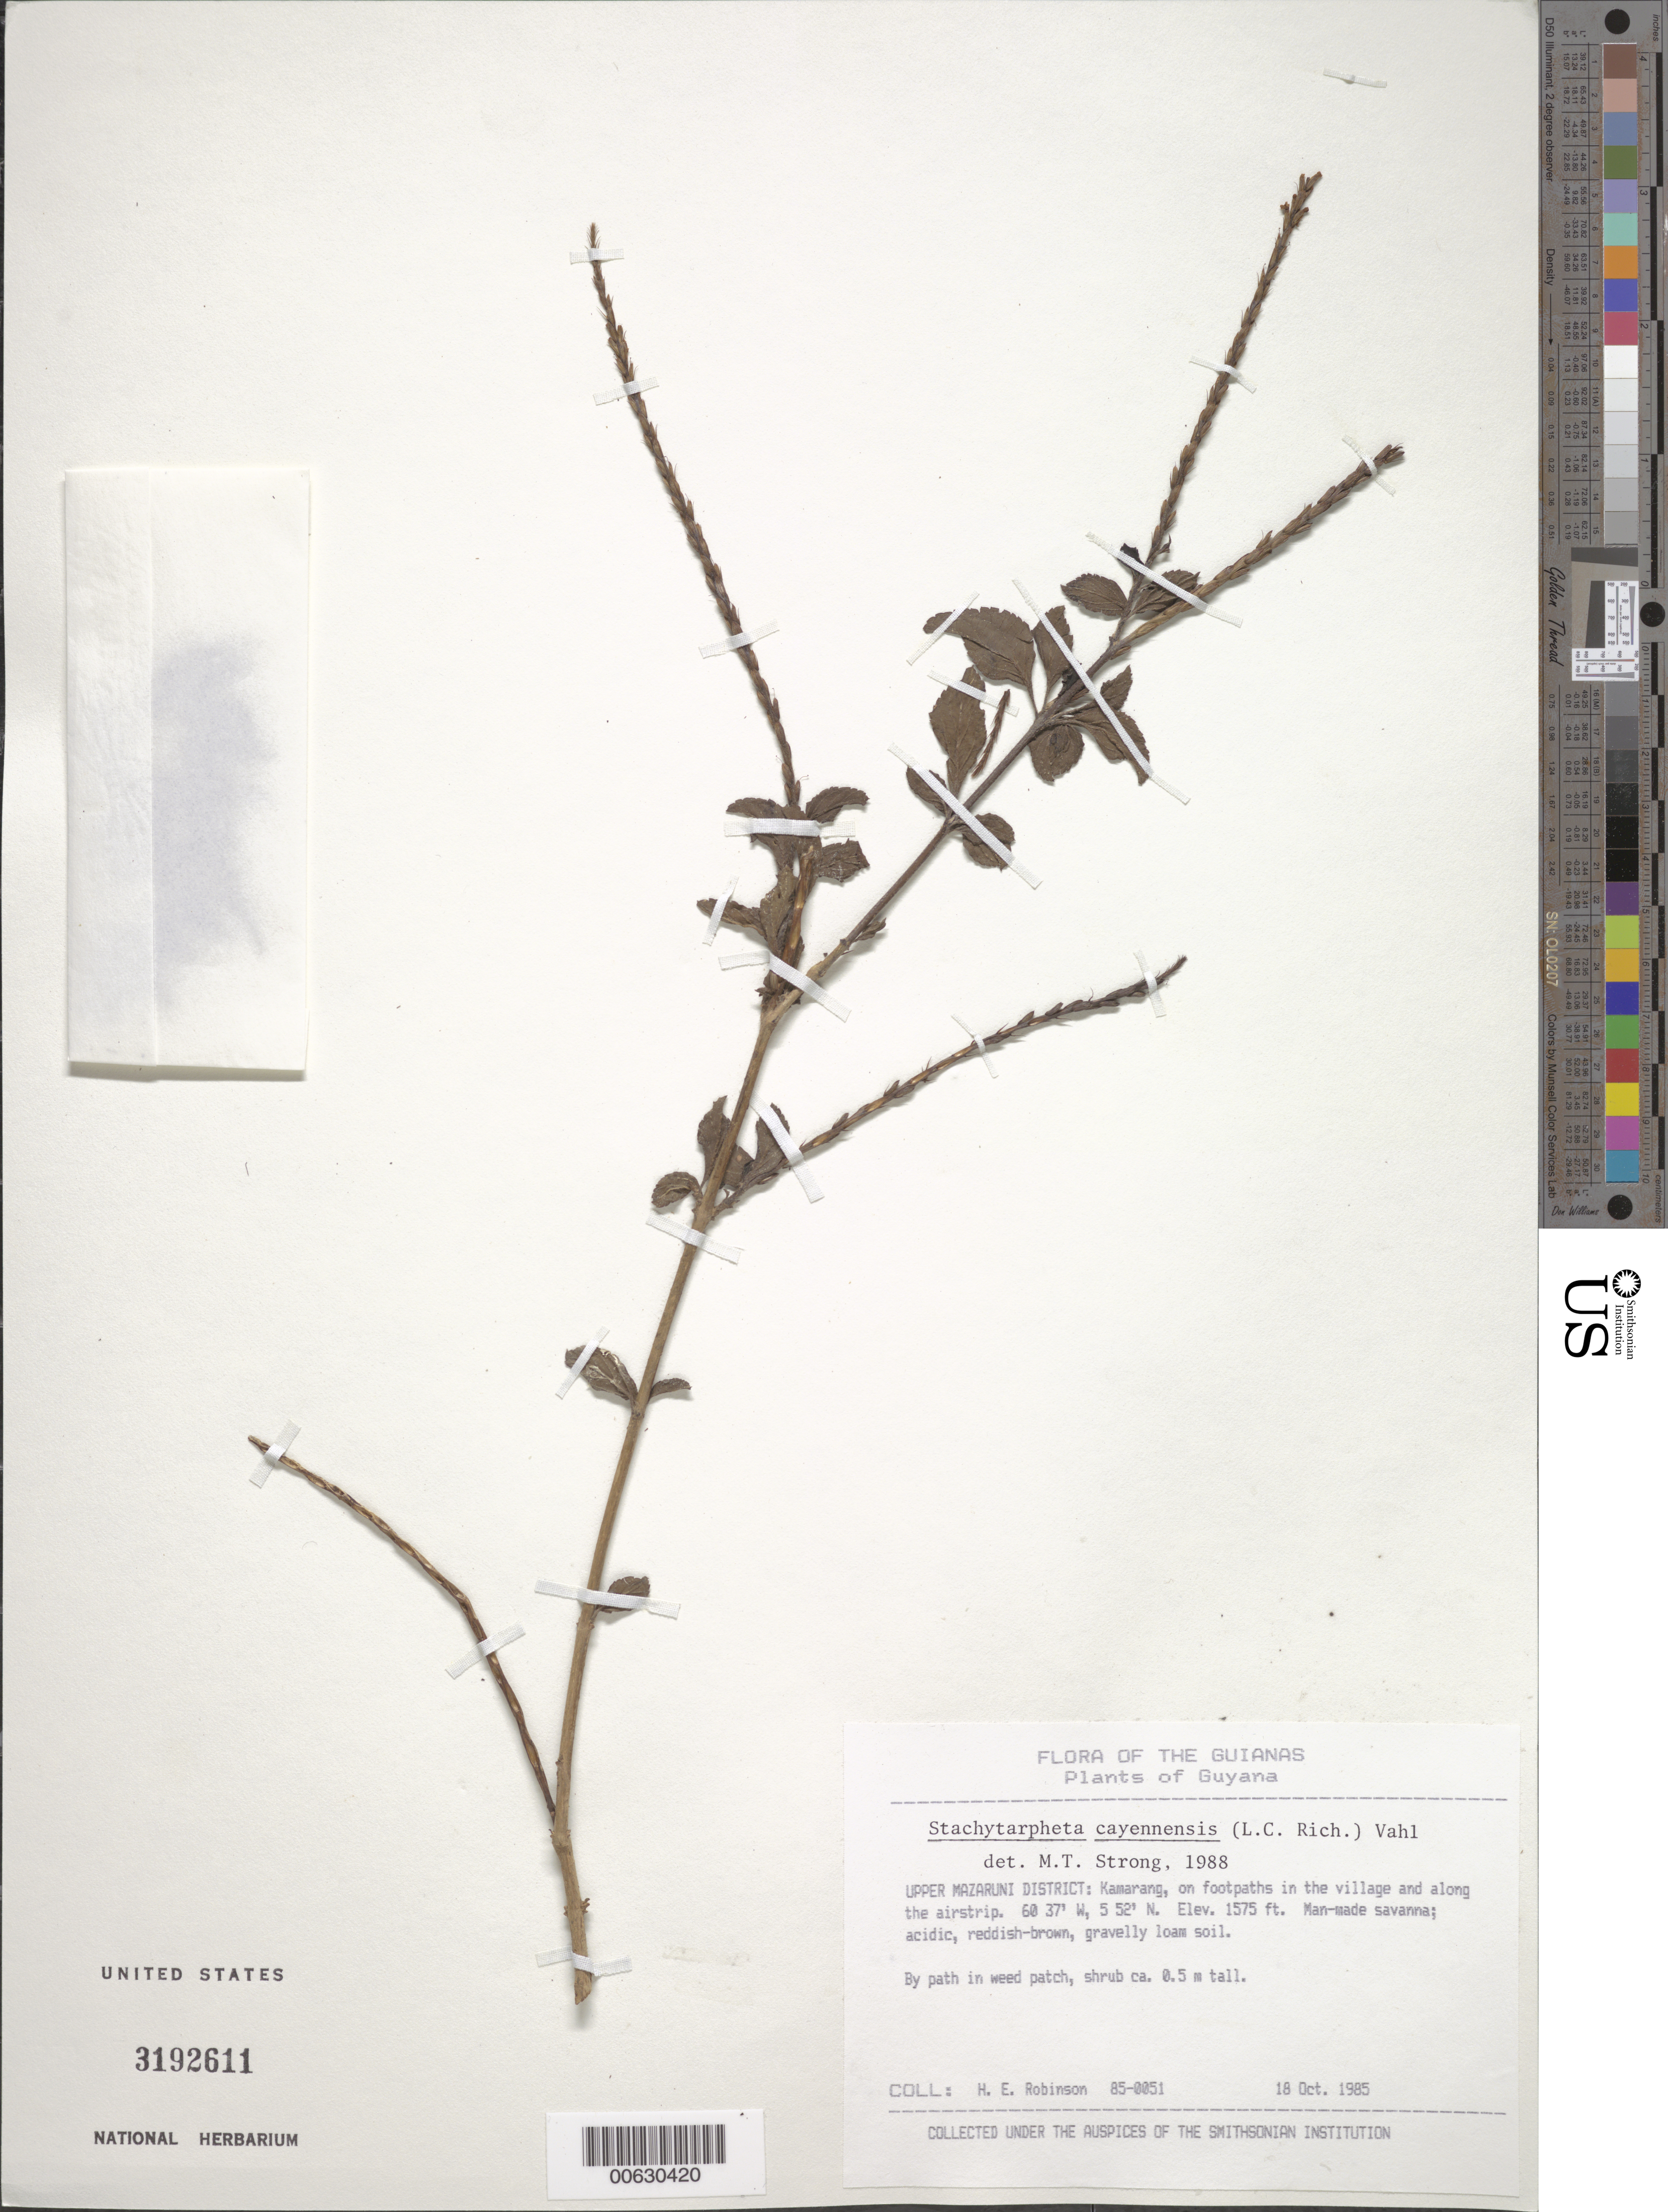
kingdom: Plantae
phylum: Tracheophyta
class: Magnoliopsida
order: Lamiales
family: Verbenaceae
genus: Stachytarpheta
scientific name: Stachytarpheta cayennensis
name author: (Rich.) Vahl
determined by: Strong, Mark T., (BOT), Smithsonian Institution - National Museum of Natural History (UNITED STATES)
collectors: H. Robinson & D. B. Lellinger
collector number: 850051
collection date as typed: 18 October 1985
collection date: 1985-10-18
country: Guyana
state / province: Cuyuni-Mazaruni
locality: Along footpaths in village of Kamarang and along airstrip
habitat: Man-made savanna; acid, red-brown, gravelly loam soil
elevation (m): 480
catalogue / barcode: US 3192611